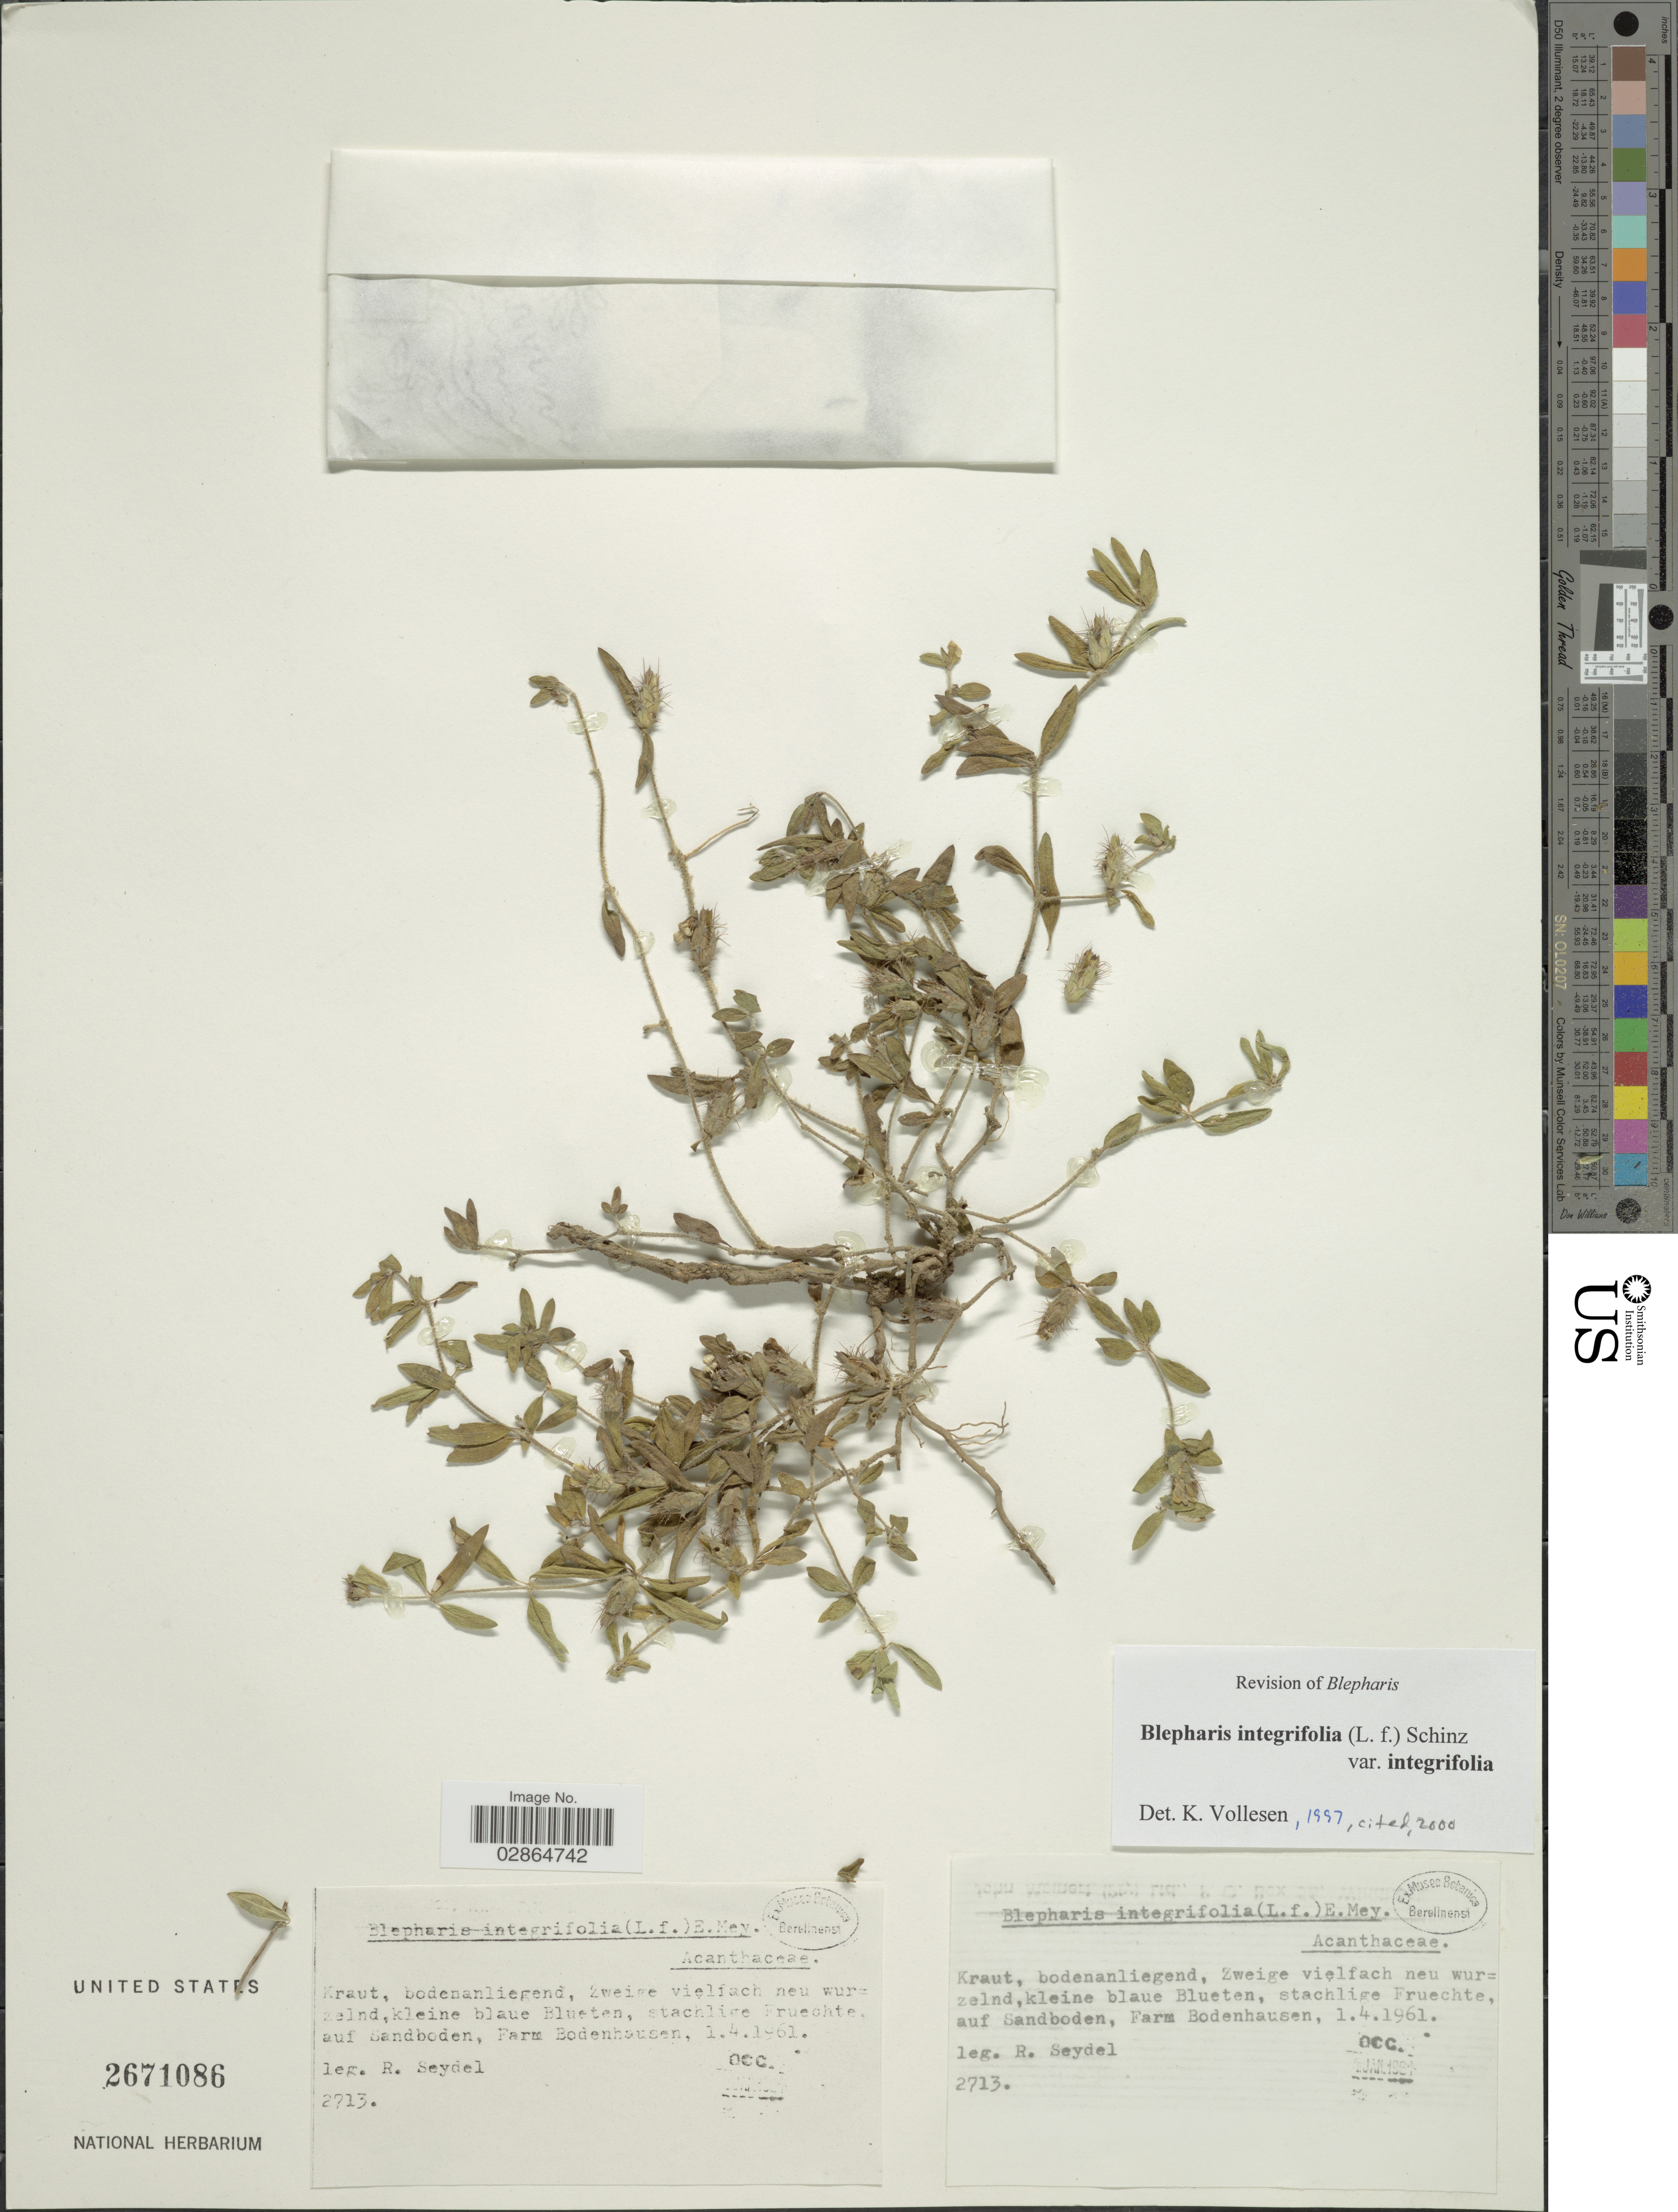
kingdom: Plantae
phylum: Tracheophyta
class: Magnoliopsida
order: Lamiales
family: Acanthaceae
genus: Blepharis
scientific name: Blepharis integrifolia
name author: (L. f.) E. Mey. & Drège ex Schinz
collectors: R. Seydel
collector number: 2713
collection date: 1961-04-01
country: Namibia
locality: Auf Sandboden, Farm Bodenhausen.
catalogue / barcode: US 2671086